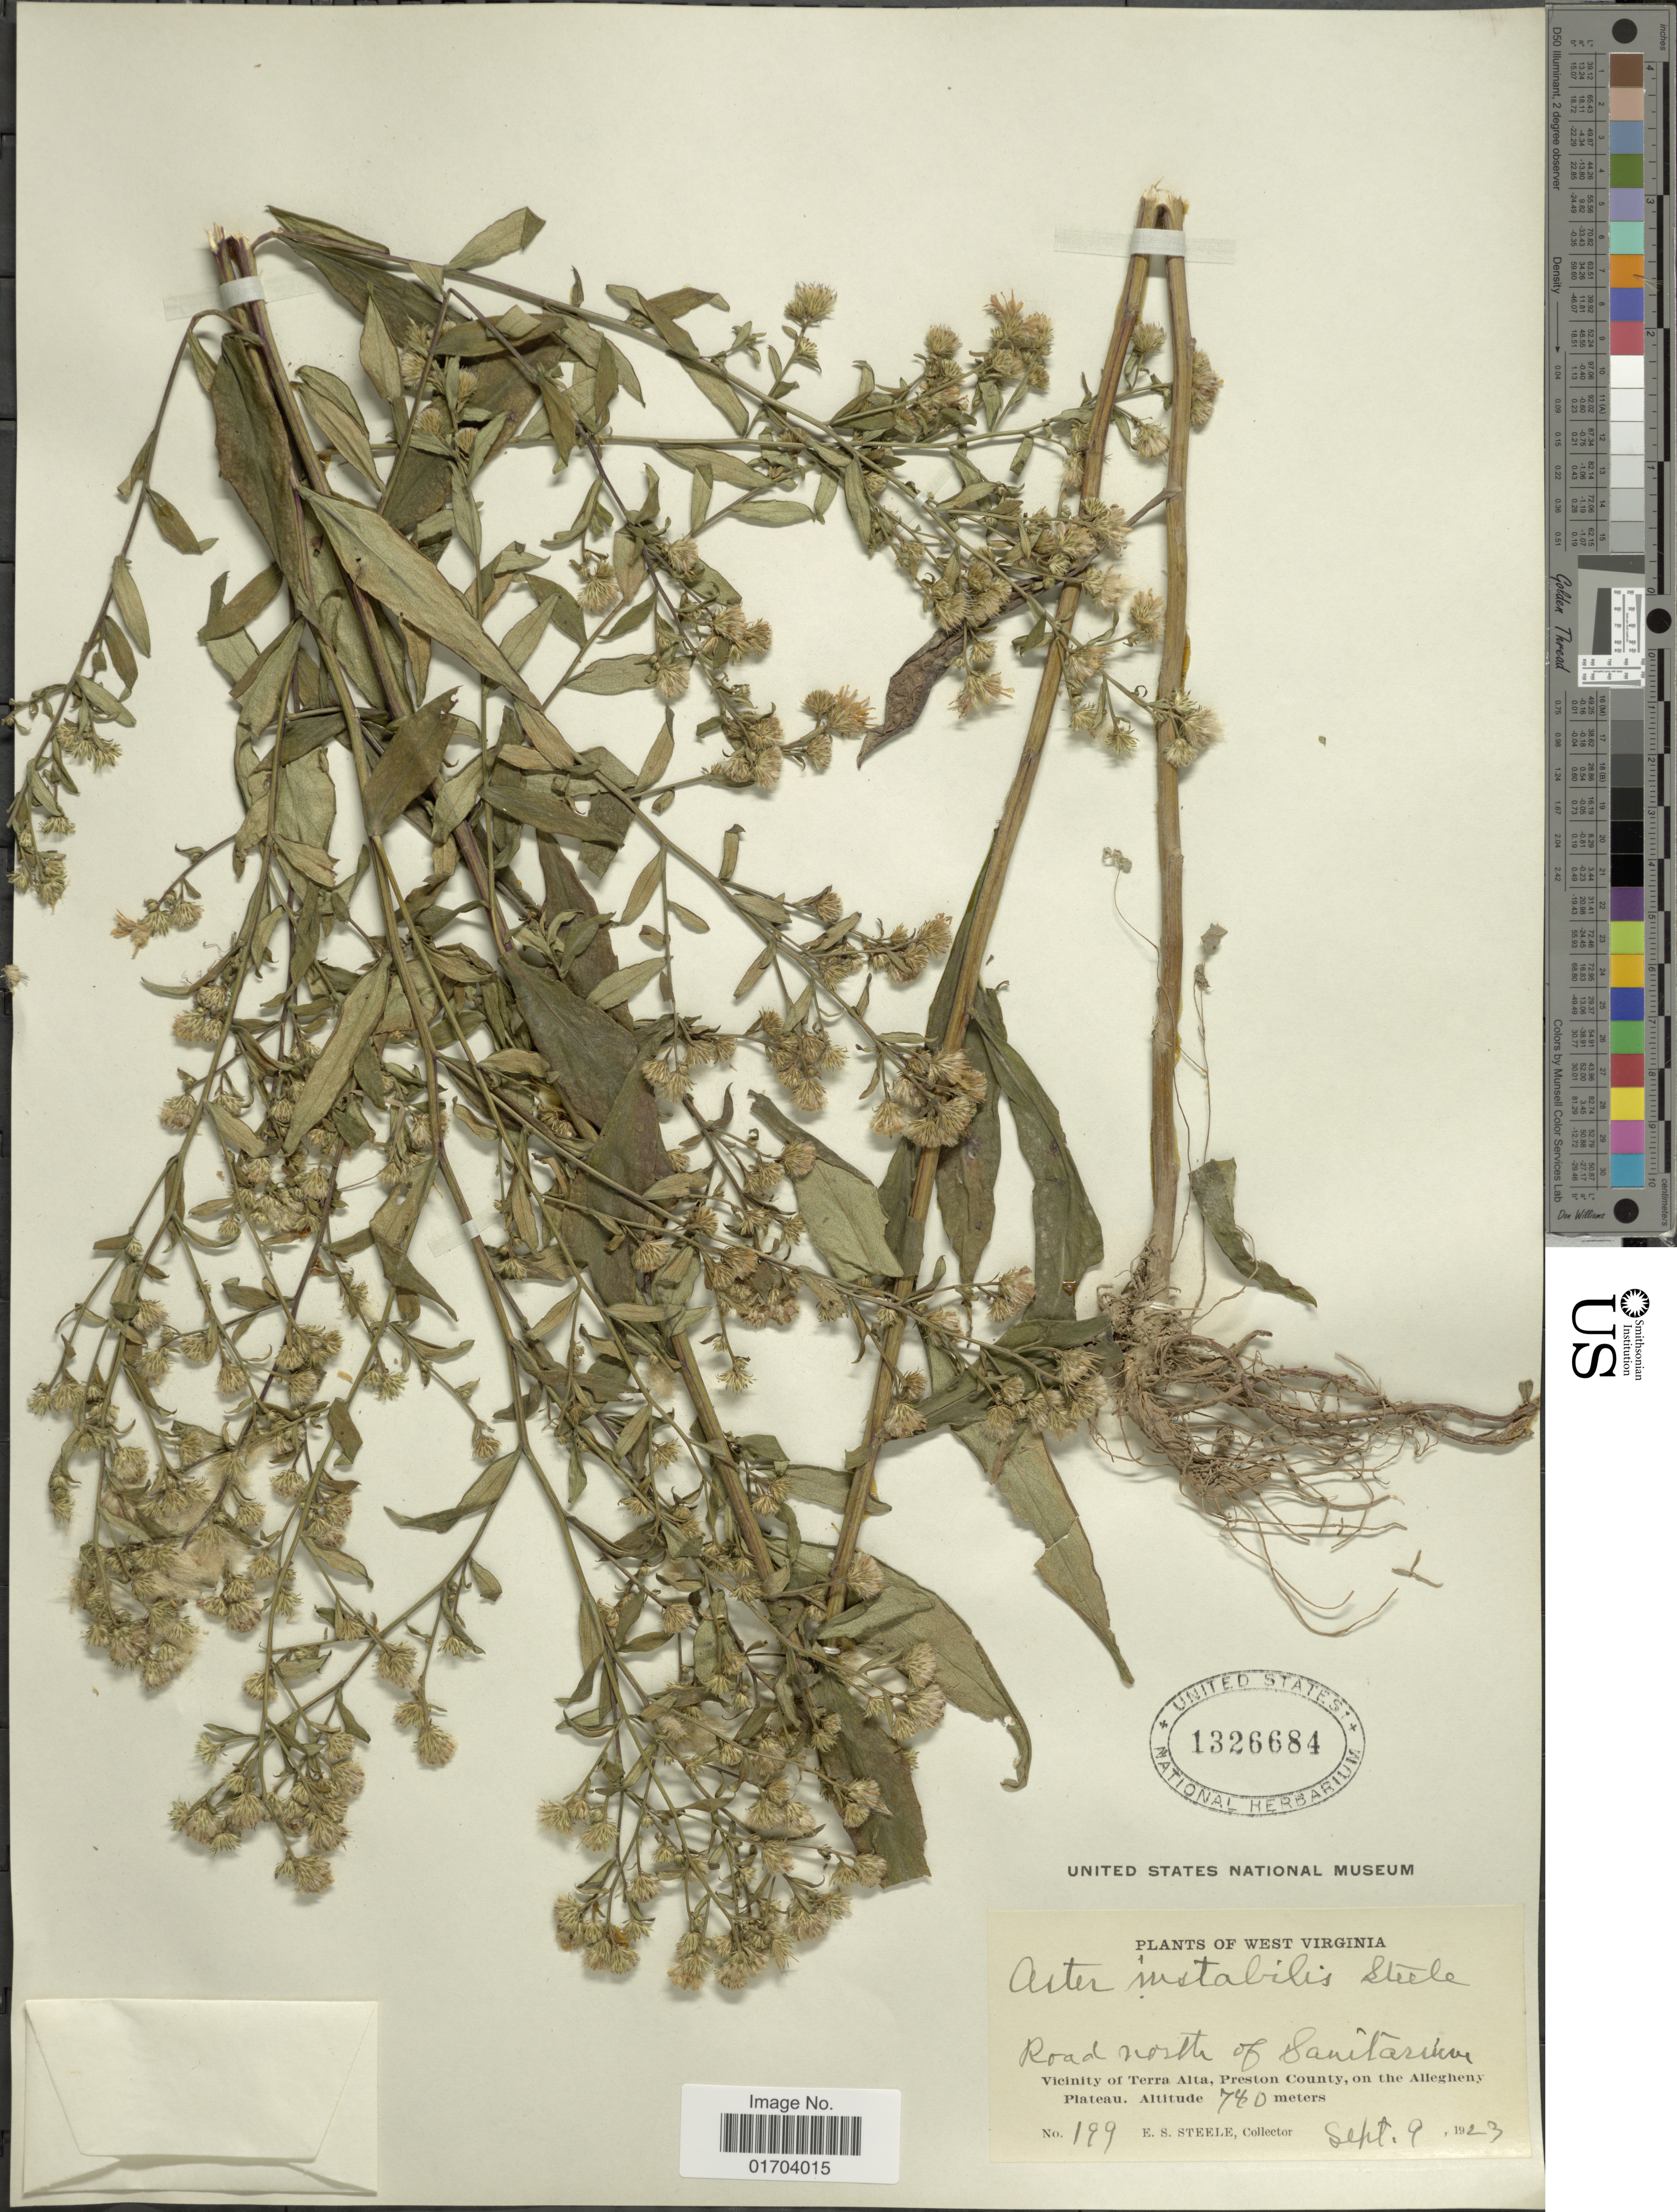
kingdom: Plantae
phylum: Tracheophyta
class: Magnoliopsida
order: Asterales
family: Asteraceae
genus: Aster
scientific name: Aster instabilis E.S. Steele sp. nov. ined.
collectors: E. Steele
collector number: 119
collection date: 1923-09-09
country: United States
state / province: West Virginia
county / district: Preston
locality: Road north of Sanitarium, Vicinity of Terra Alta, Preston County, on the Allegheny Plateau.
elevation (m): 780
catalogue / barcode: US 1326684